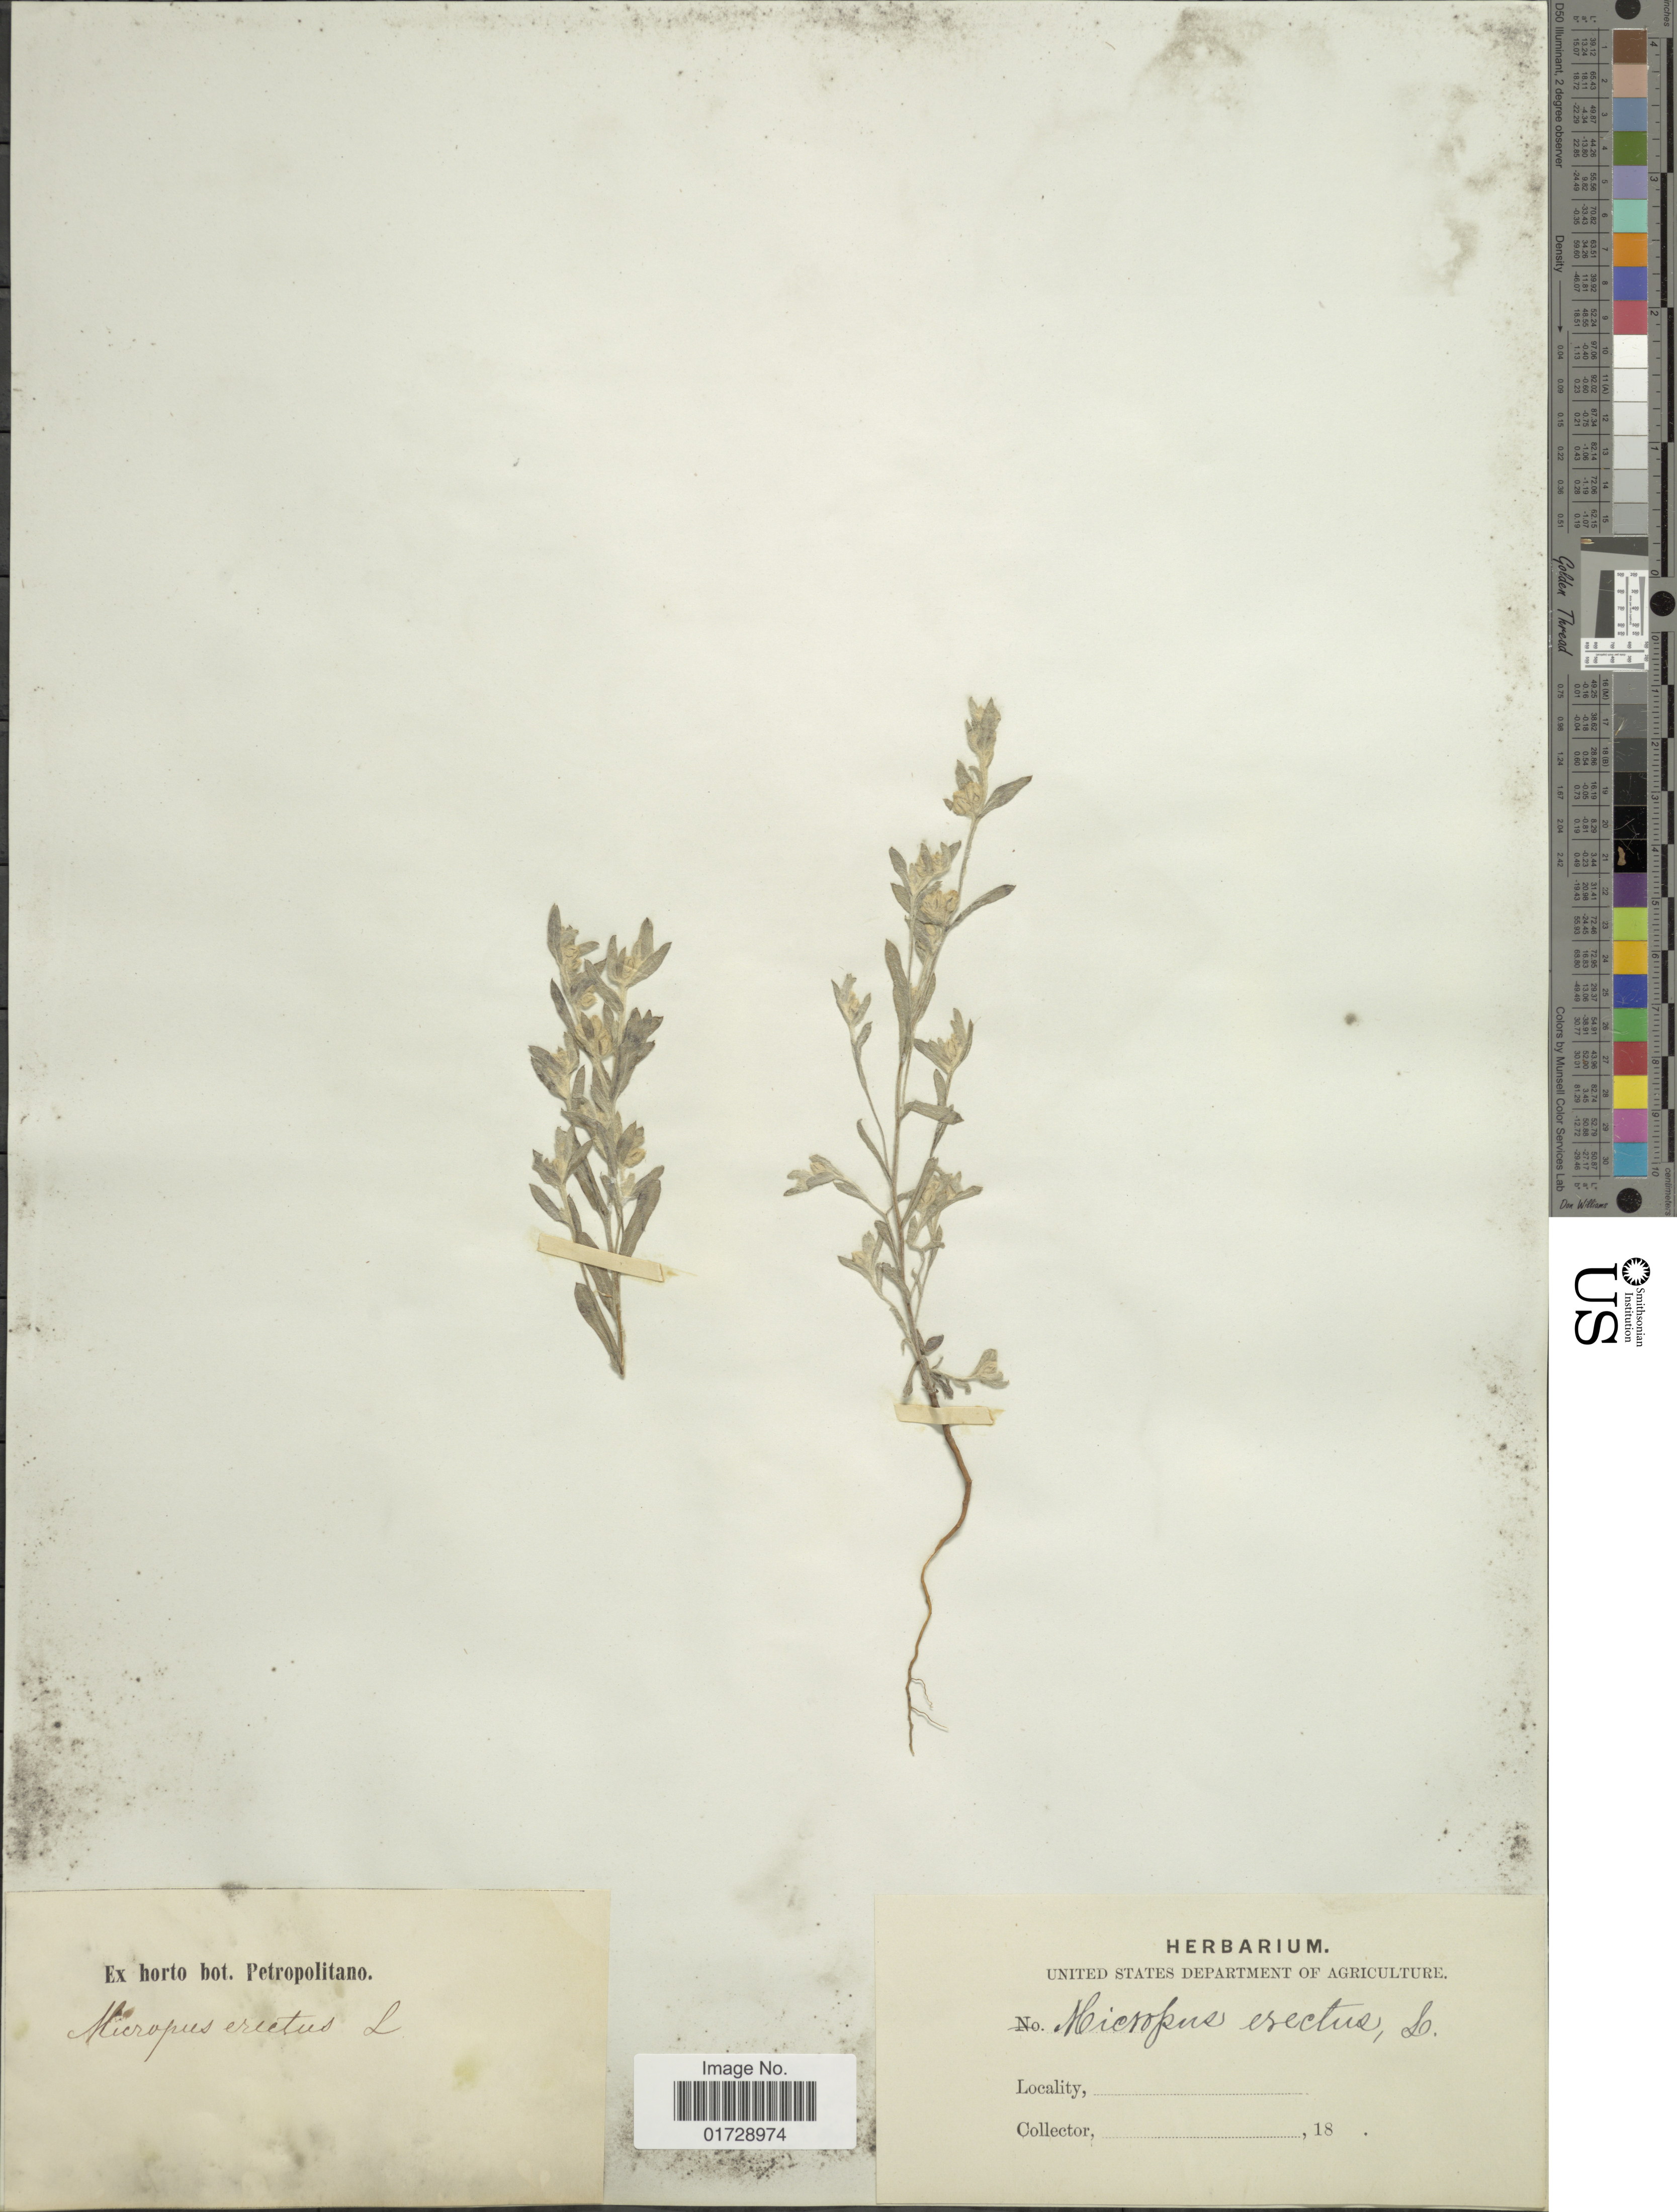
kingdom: Plantae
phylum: Tracheophyta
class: Magnoliopsida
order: Asterales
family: Asteraceae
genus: Micropus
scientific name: Micropus erectus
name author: L.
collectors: ex Horto Bot. Petropolitano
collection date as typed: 18